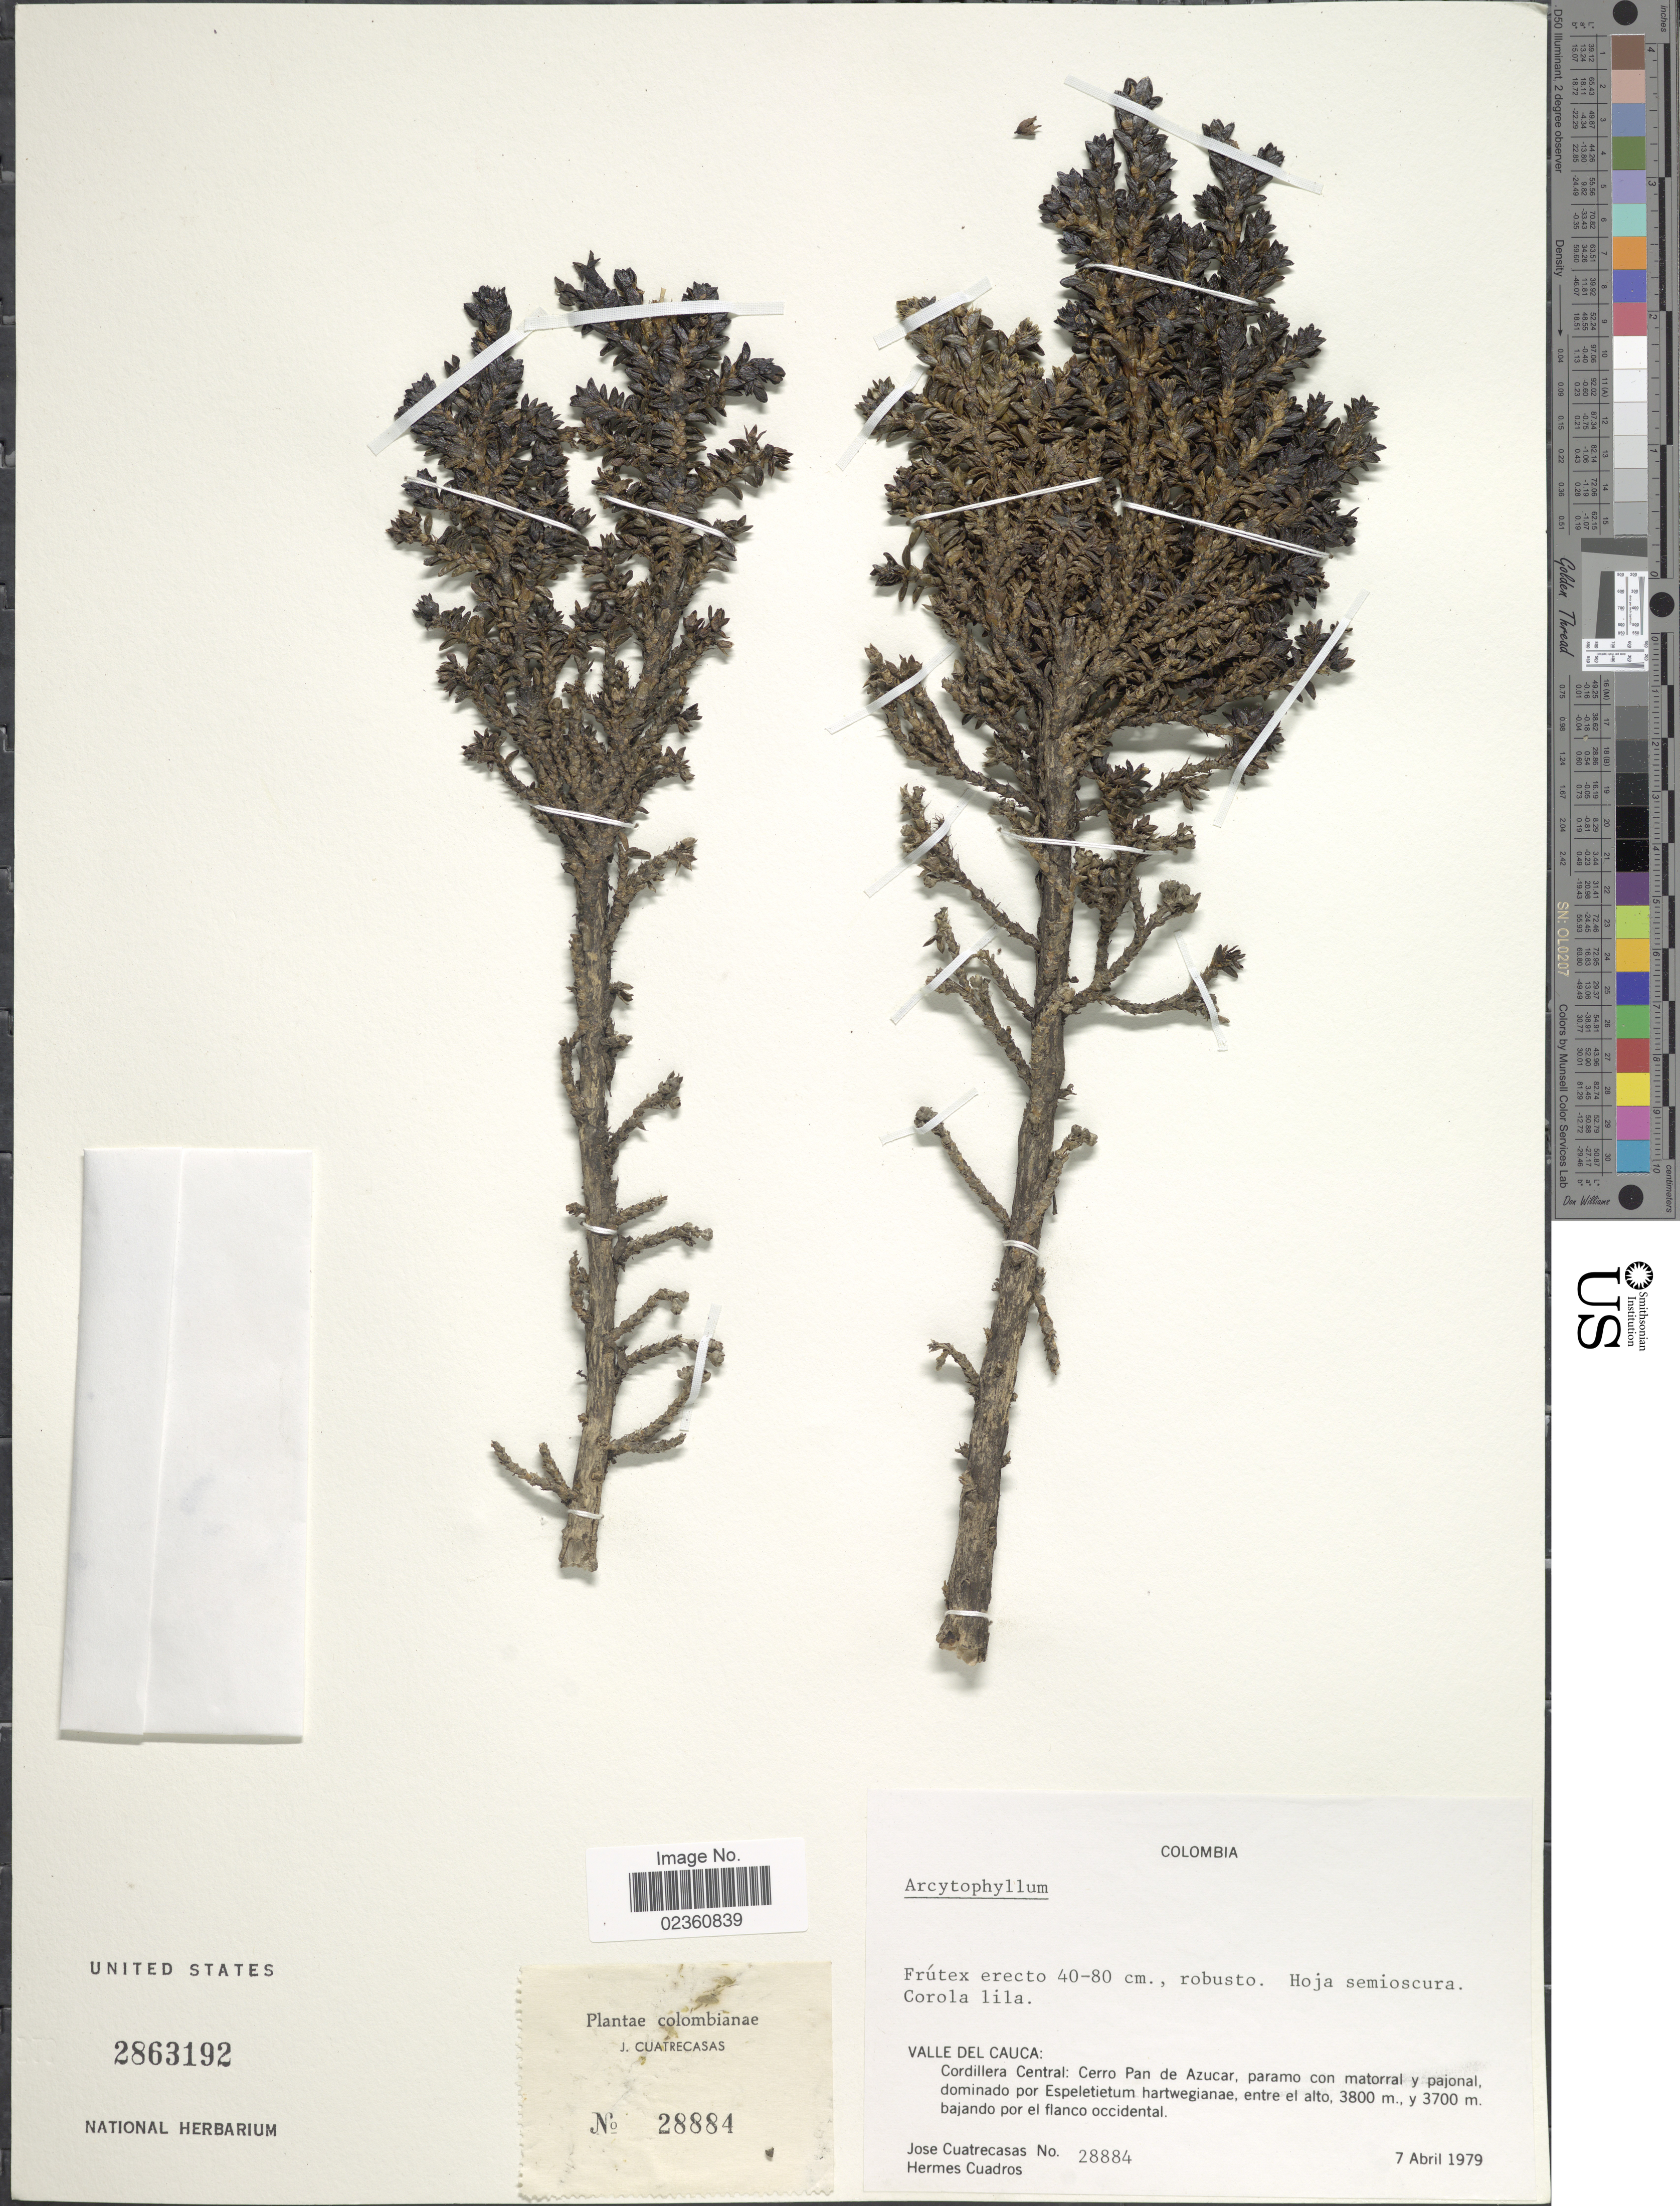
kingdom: Plantae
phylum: Tracheophyta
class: Magnoliopsida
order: Gentianales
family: Rubiaceae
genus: Arcytophyllum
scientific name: Arcytophyllum sp.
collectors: J. Cuatrecasas & H. Cuadros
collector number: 28884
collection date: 1979-04-07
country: Colombia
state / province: Valle del Cauca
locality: Cordillera Central: Cerro Pan de Azucar, paramo con matorral y pajonal dominado por Espeletietum hardwegianae, bajando por el flanco occidental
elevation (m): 3700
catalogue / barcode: US 2863192